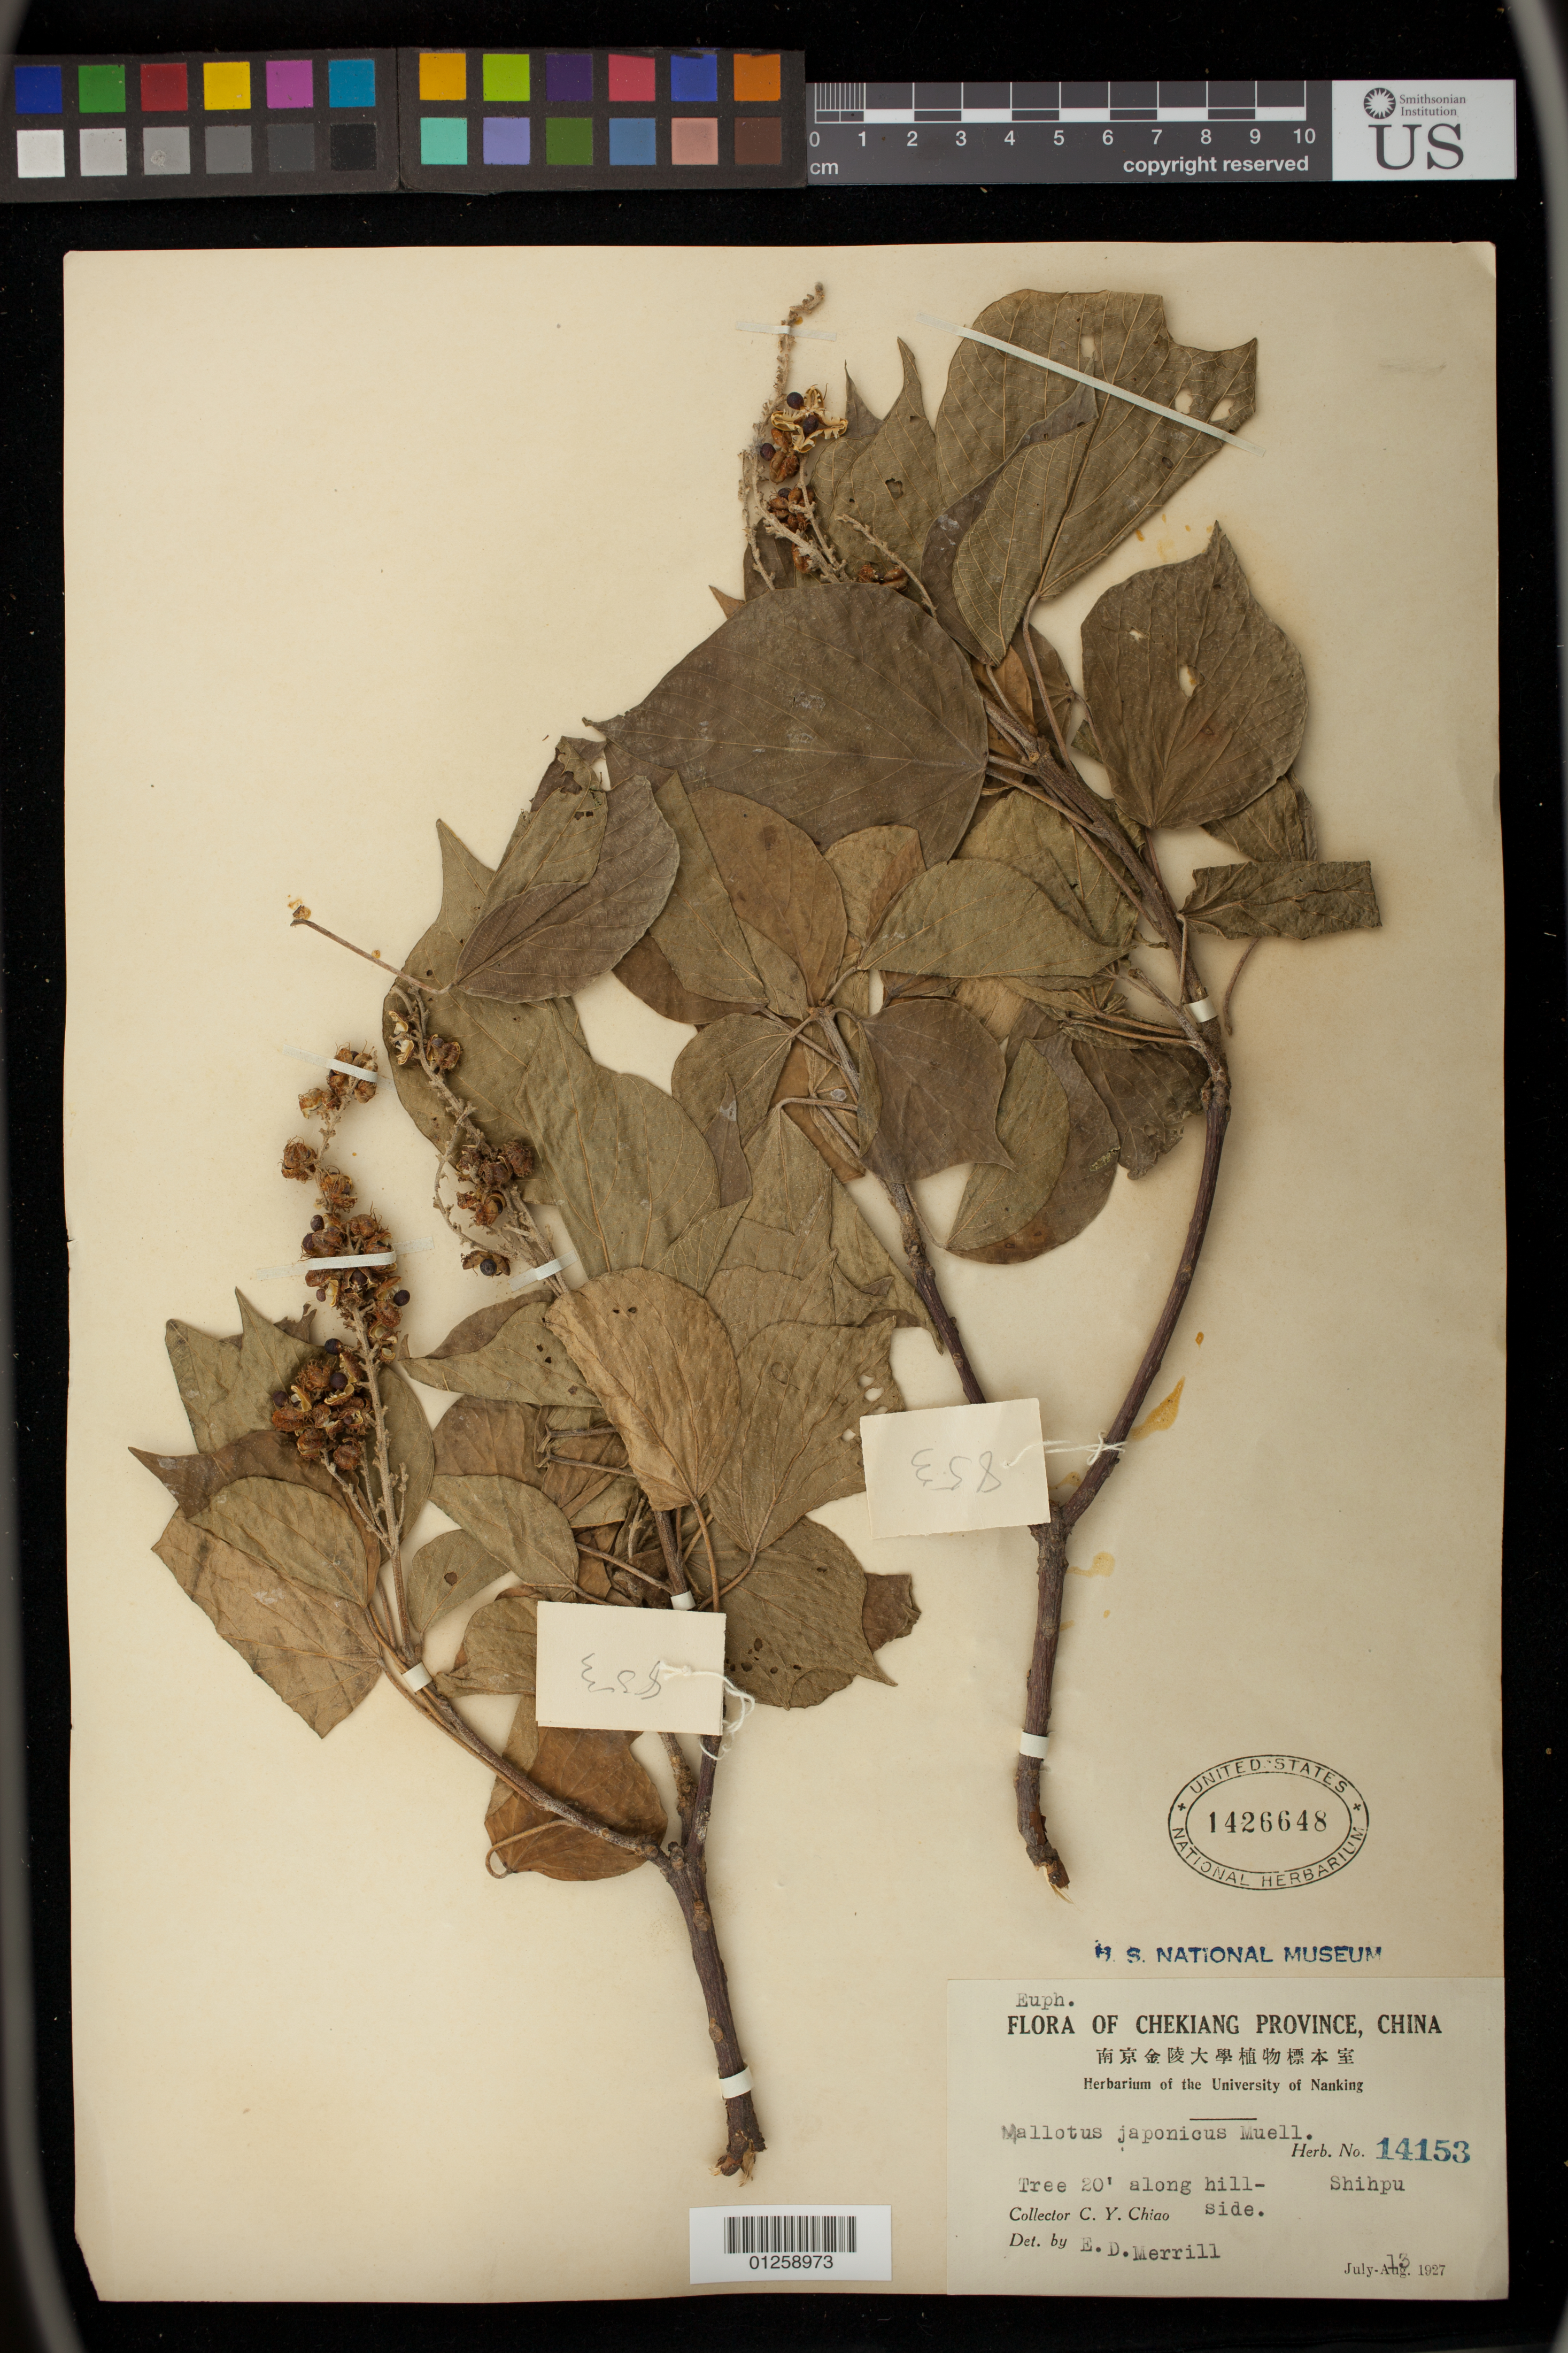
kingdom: Plantae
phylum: Tracheophyta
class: Magnoliopsida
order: Malpighiales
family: Euphorbiaceae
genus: Mallotus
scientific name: Mallotus japonicus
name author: (Spreng.) Müll. Arg.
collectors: C. Y. Chiao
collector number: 14153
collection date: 1927-07-13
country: China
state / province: Zhejiang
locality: Chekiang Province, Shihpu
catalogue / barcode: US 1426648